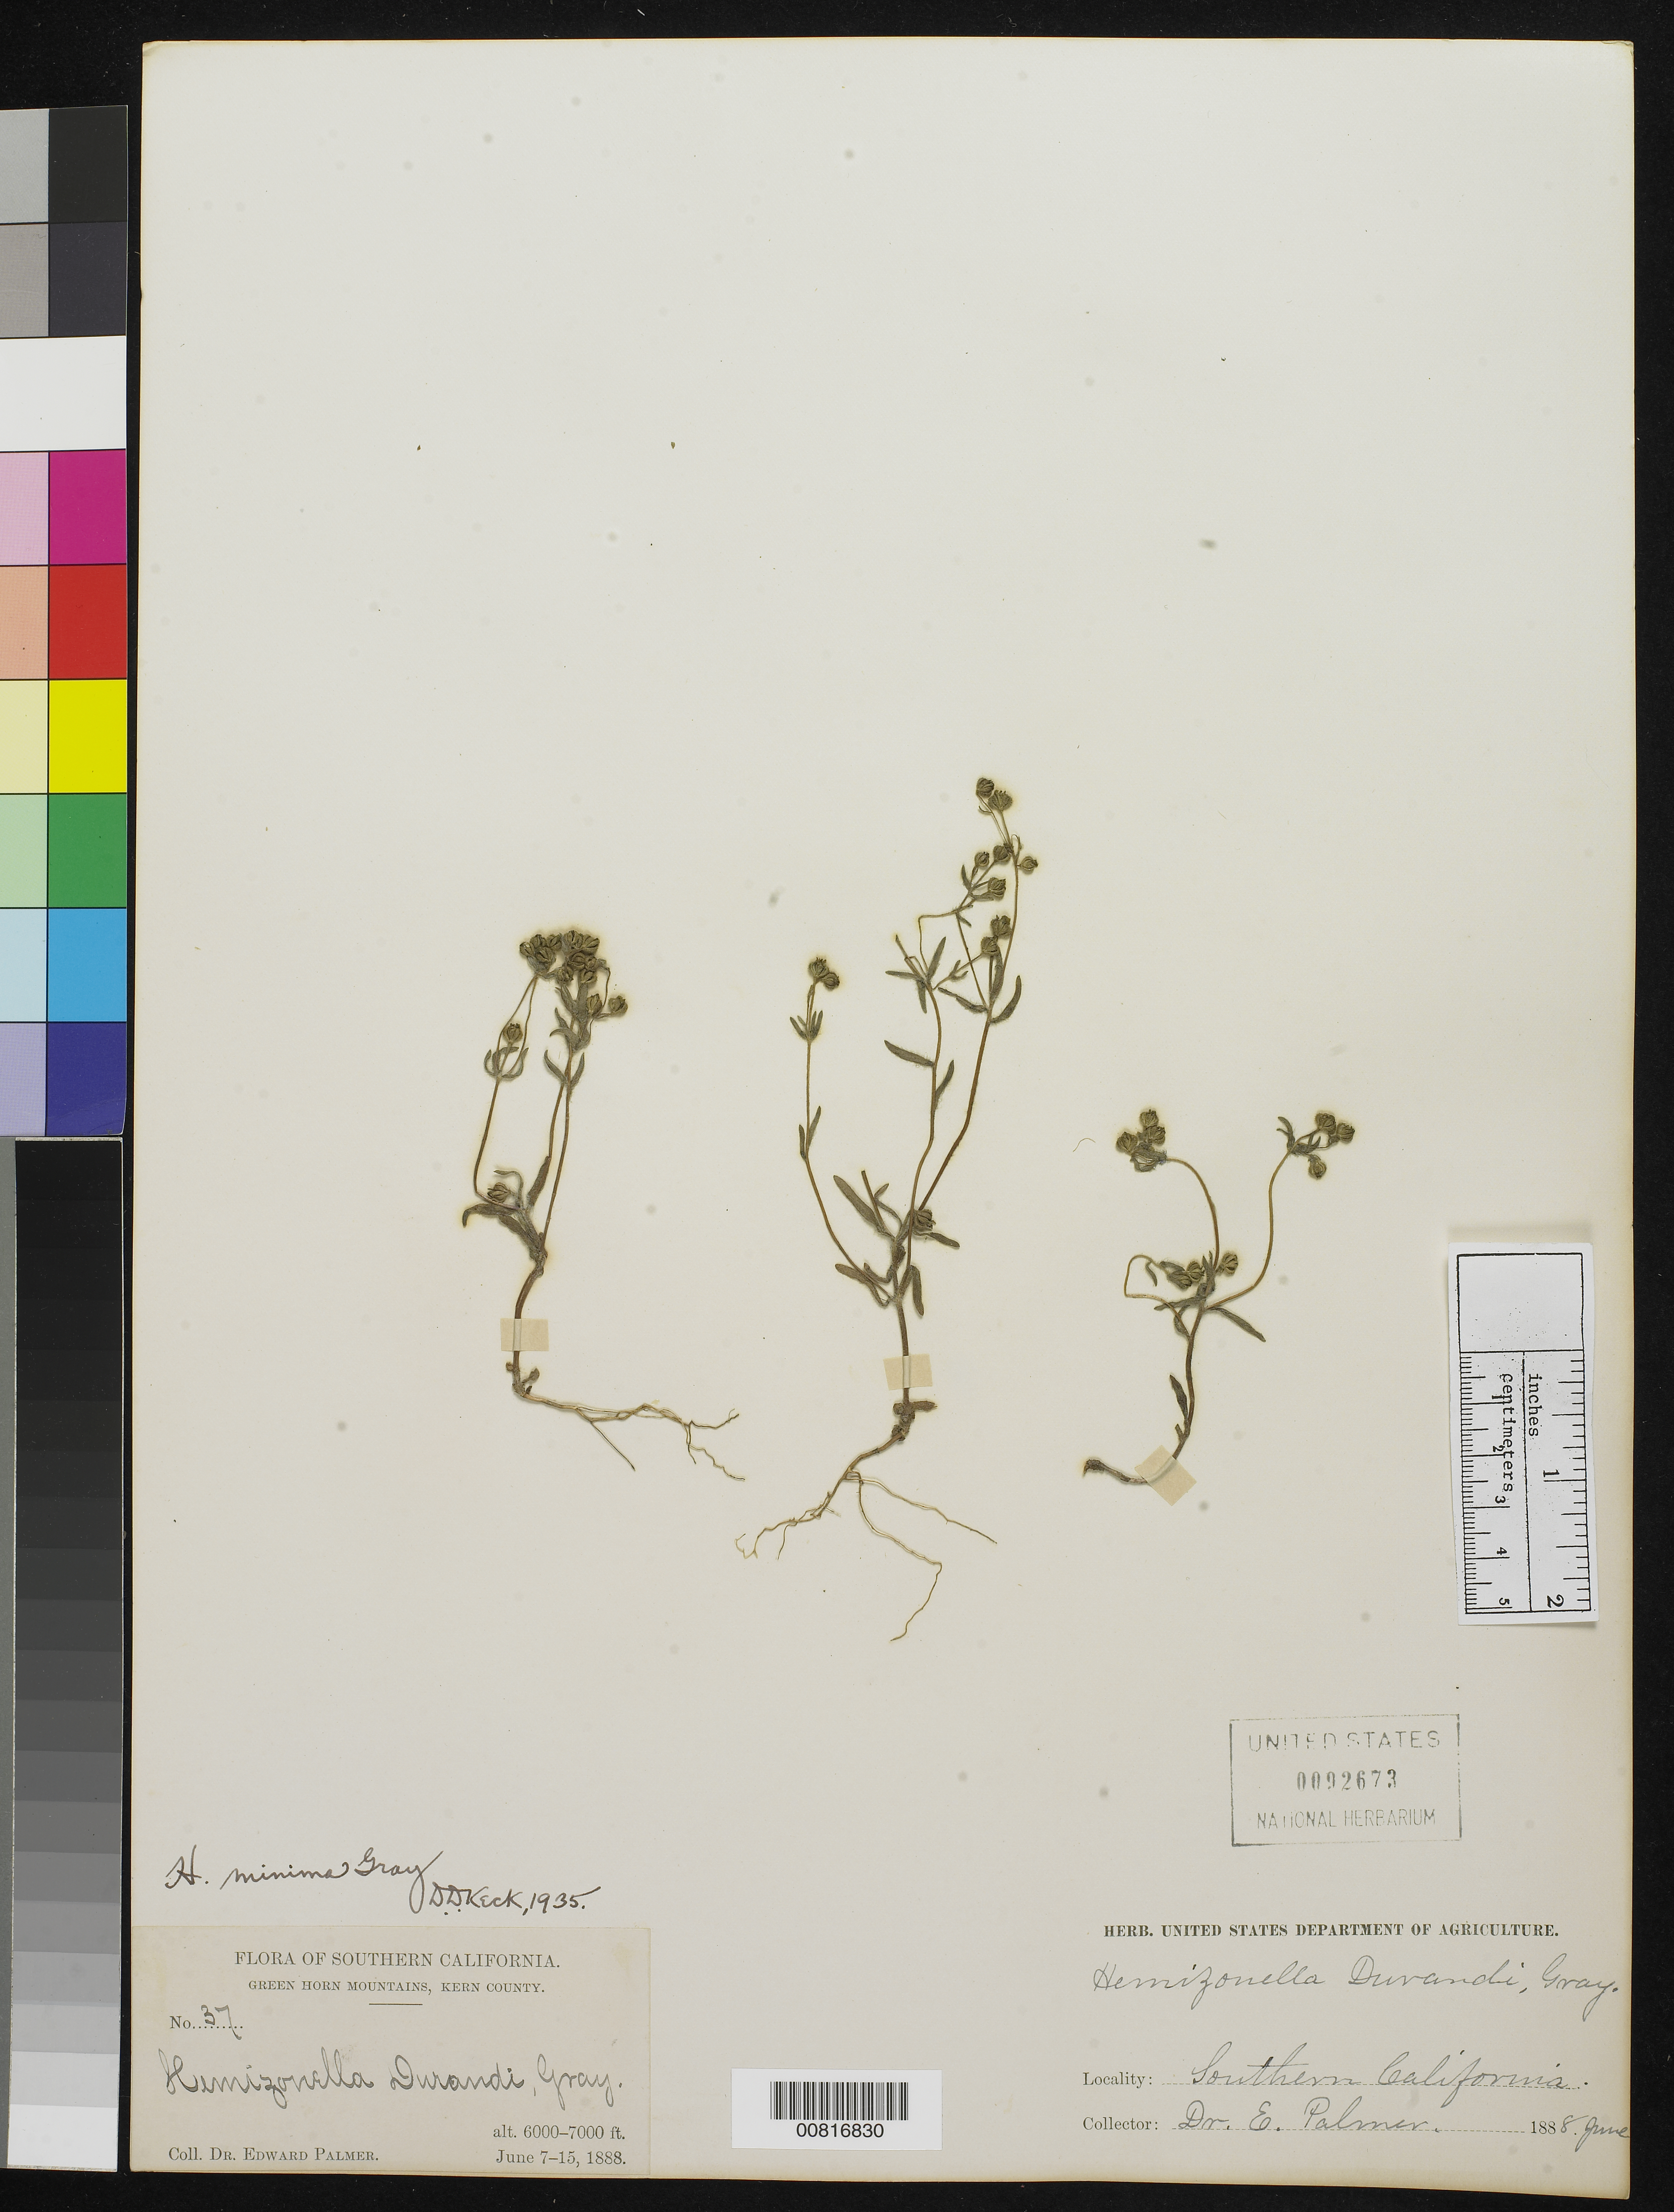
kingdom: Plantae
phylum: Tracheophyta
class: Magnoliopsida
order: Asterales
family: Asteraceae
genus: Hemizonella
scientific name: Hemizonella minima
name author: (A. Gray) A. Gray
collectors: E. Palmer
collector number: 37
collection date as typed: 07 Jun 1888 to 15 Jun 1888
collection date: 1888-06-07/1888-06-15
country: United States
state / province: California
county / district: Kern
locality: Green Horn Mountains, Kern County, Southern California.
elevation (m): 1829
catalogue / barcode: US 92673